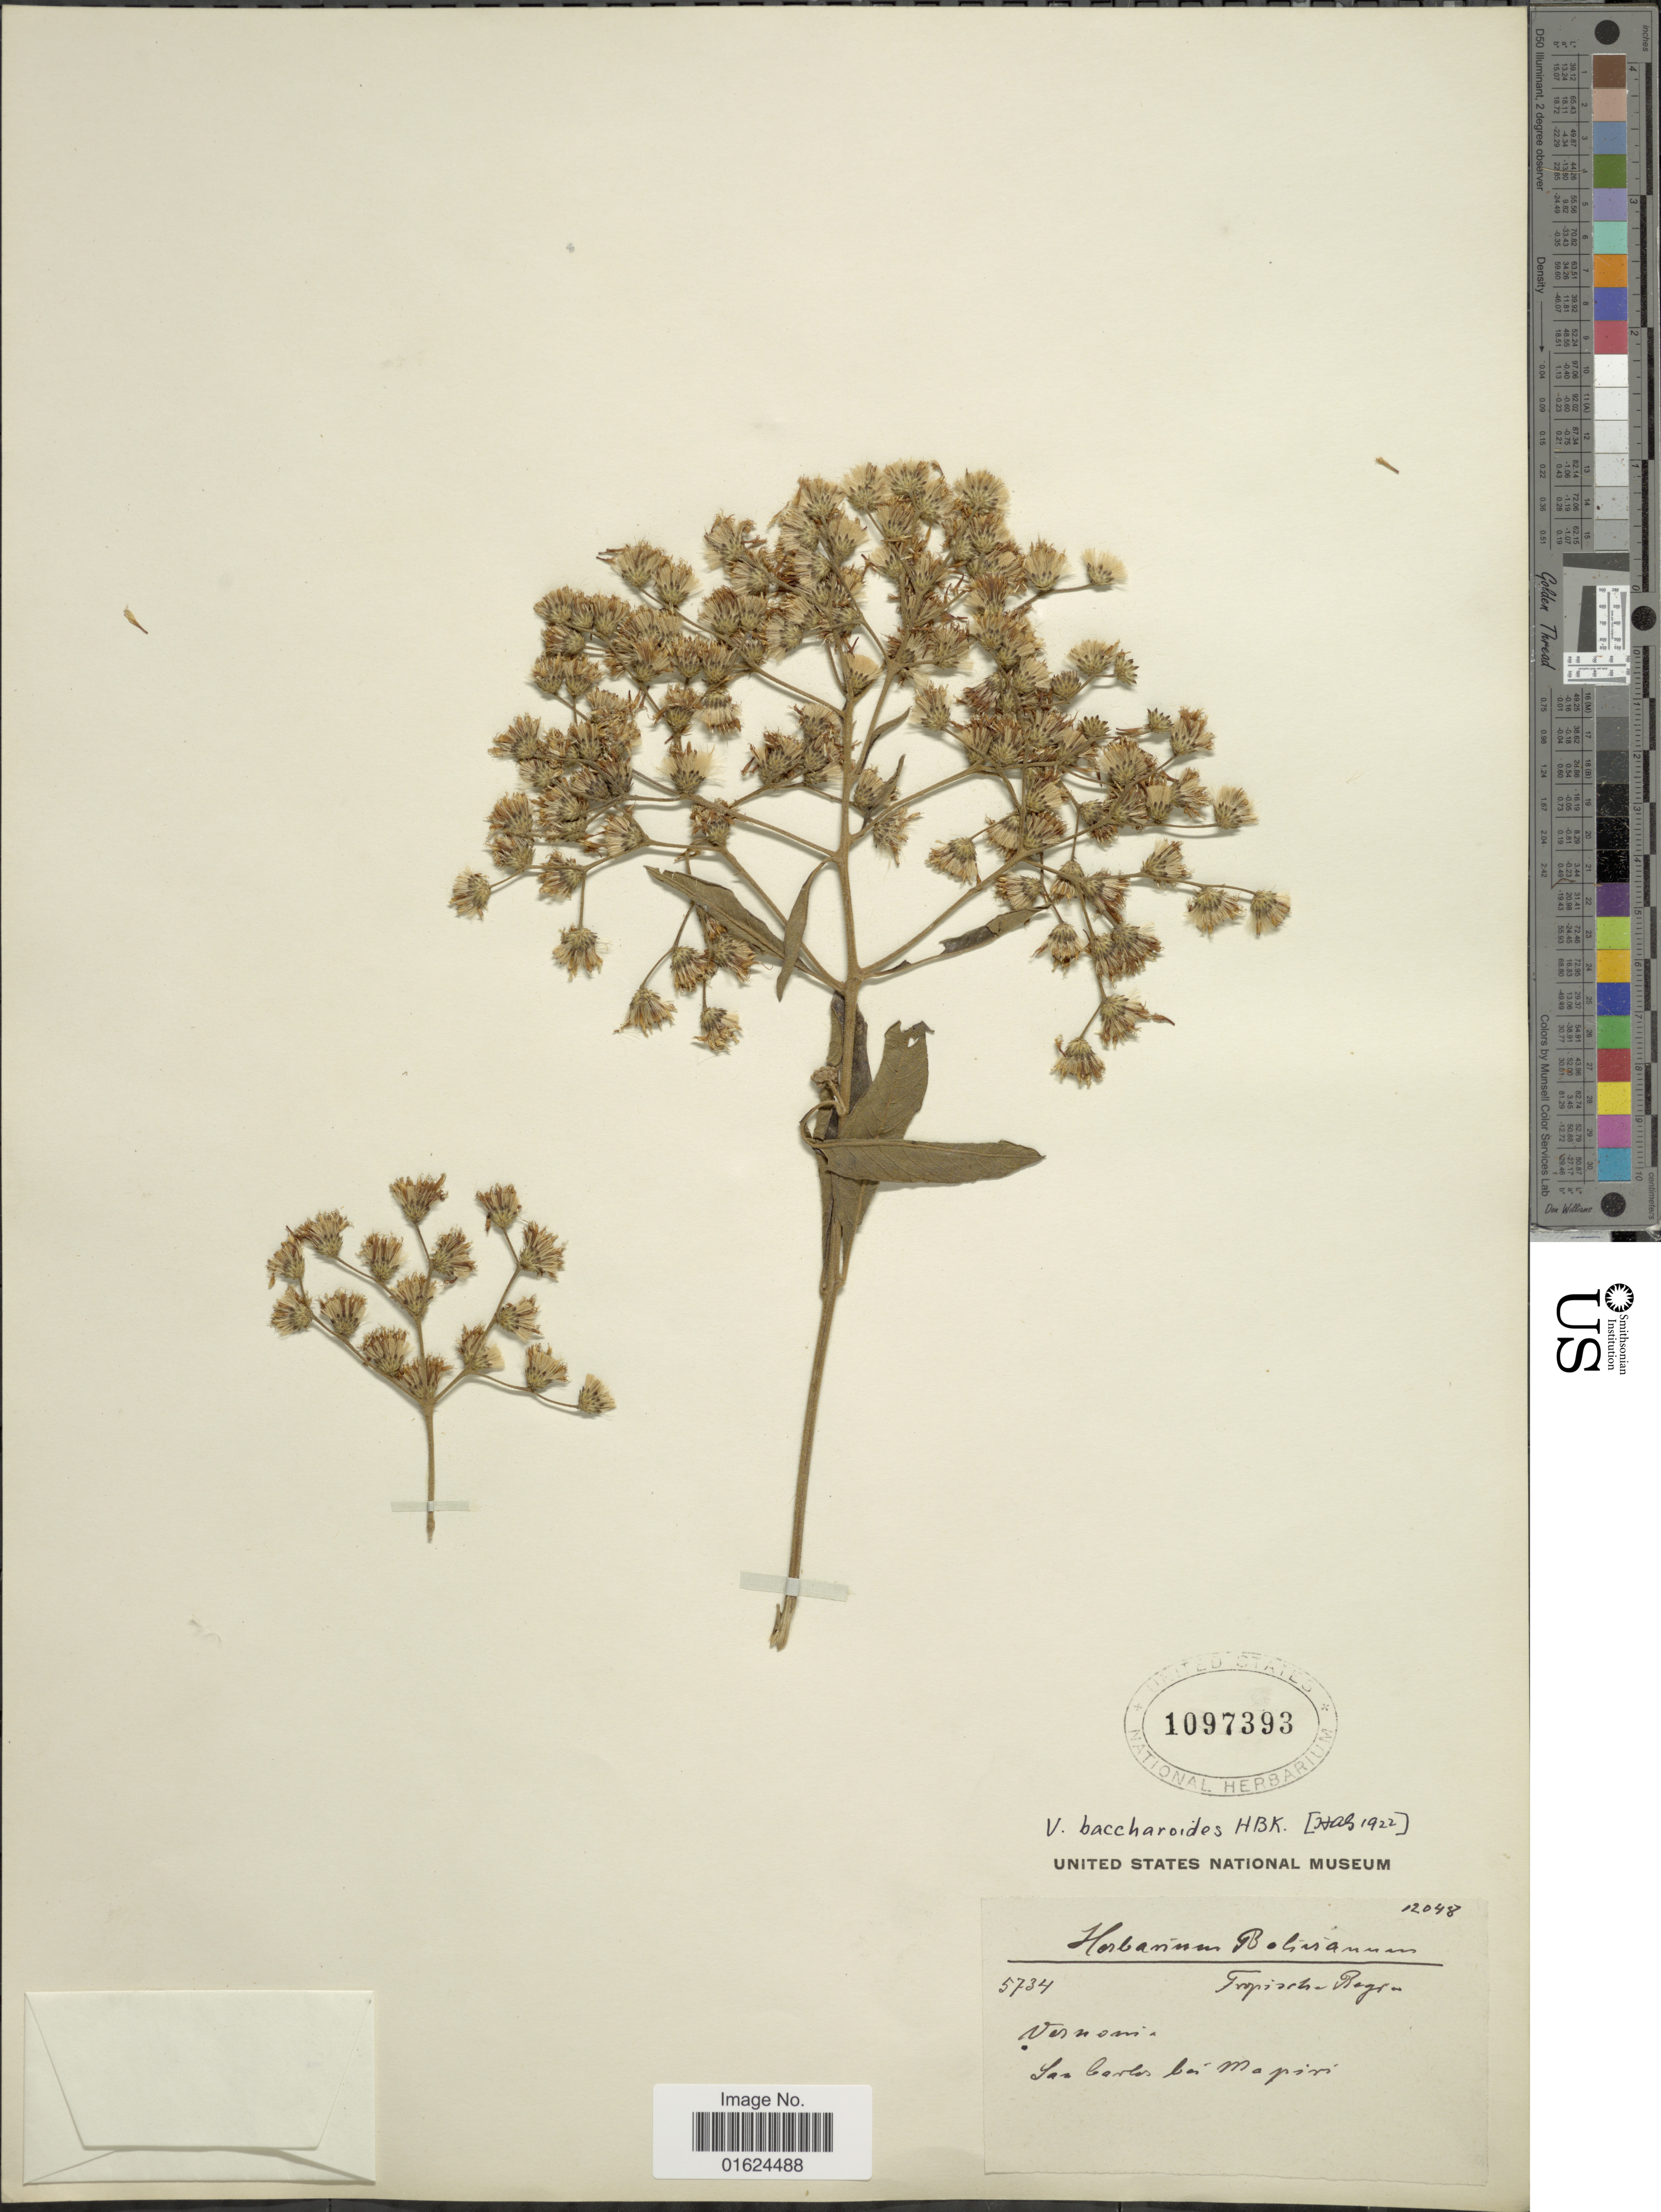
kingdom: Plantae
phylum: Tracheophyta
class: Magnoliopsida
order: Asterales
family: Asteraceae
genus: Vernonanthura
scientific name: Vernonanthura patens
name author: (Kunth) H. Rob.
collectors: ex herb. Bolivianum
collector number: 5734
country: Bolivia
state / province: La Paz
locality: San Carlos bei Mapiri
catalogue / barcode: US 1097393